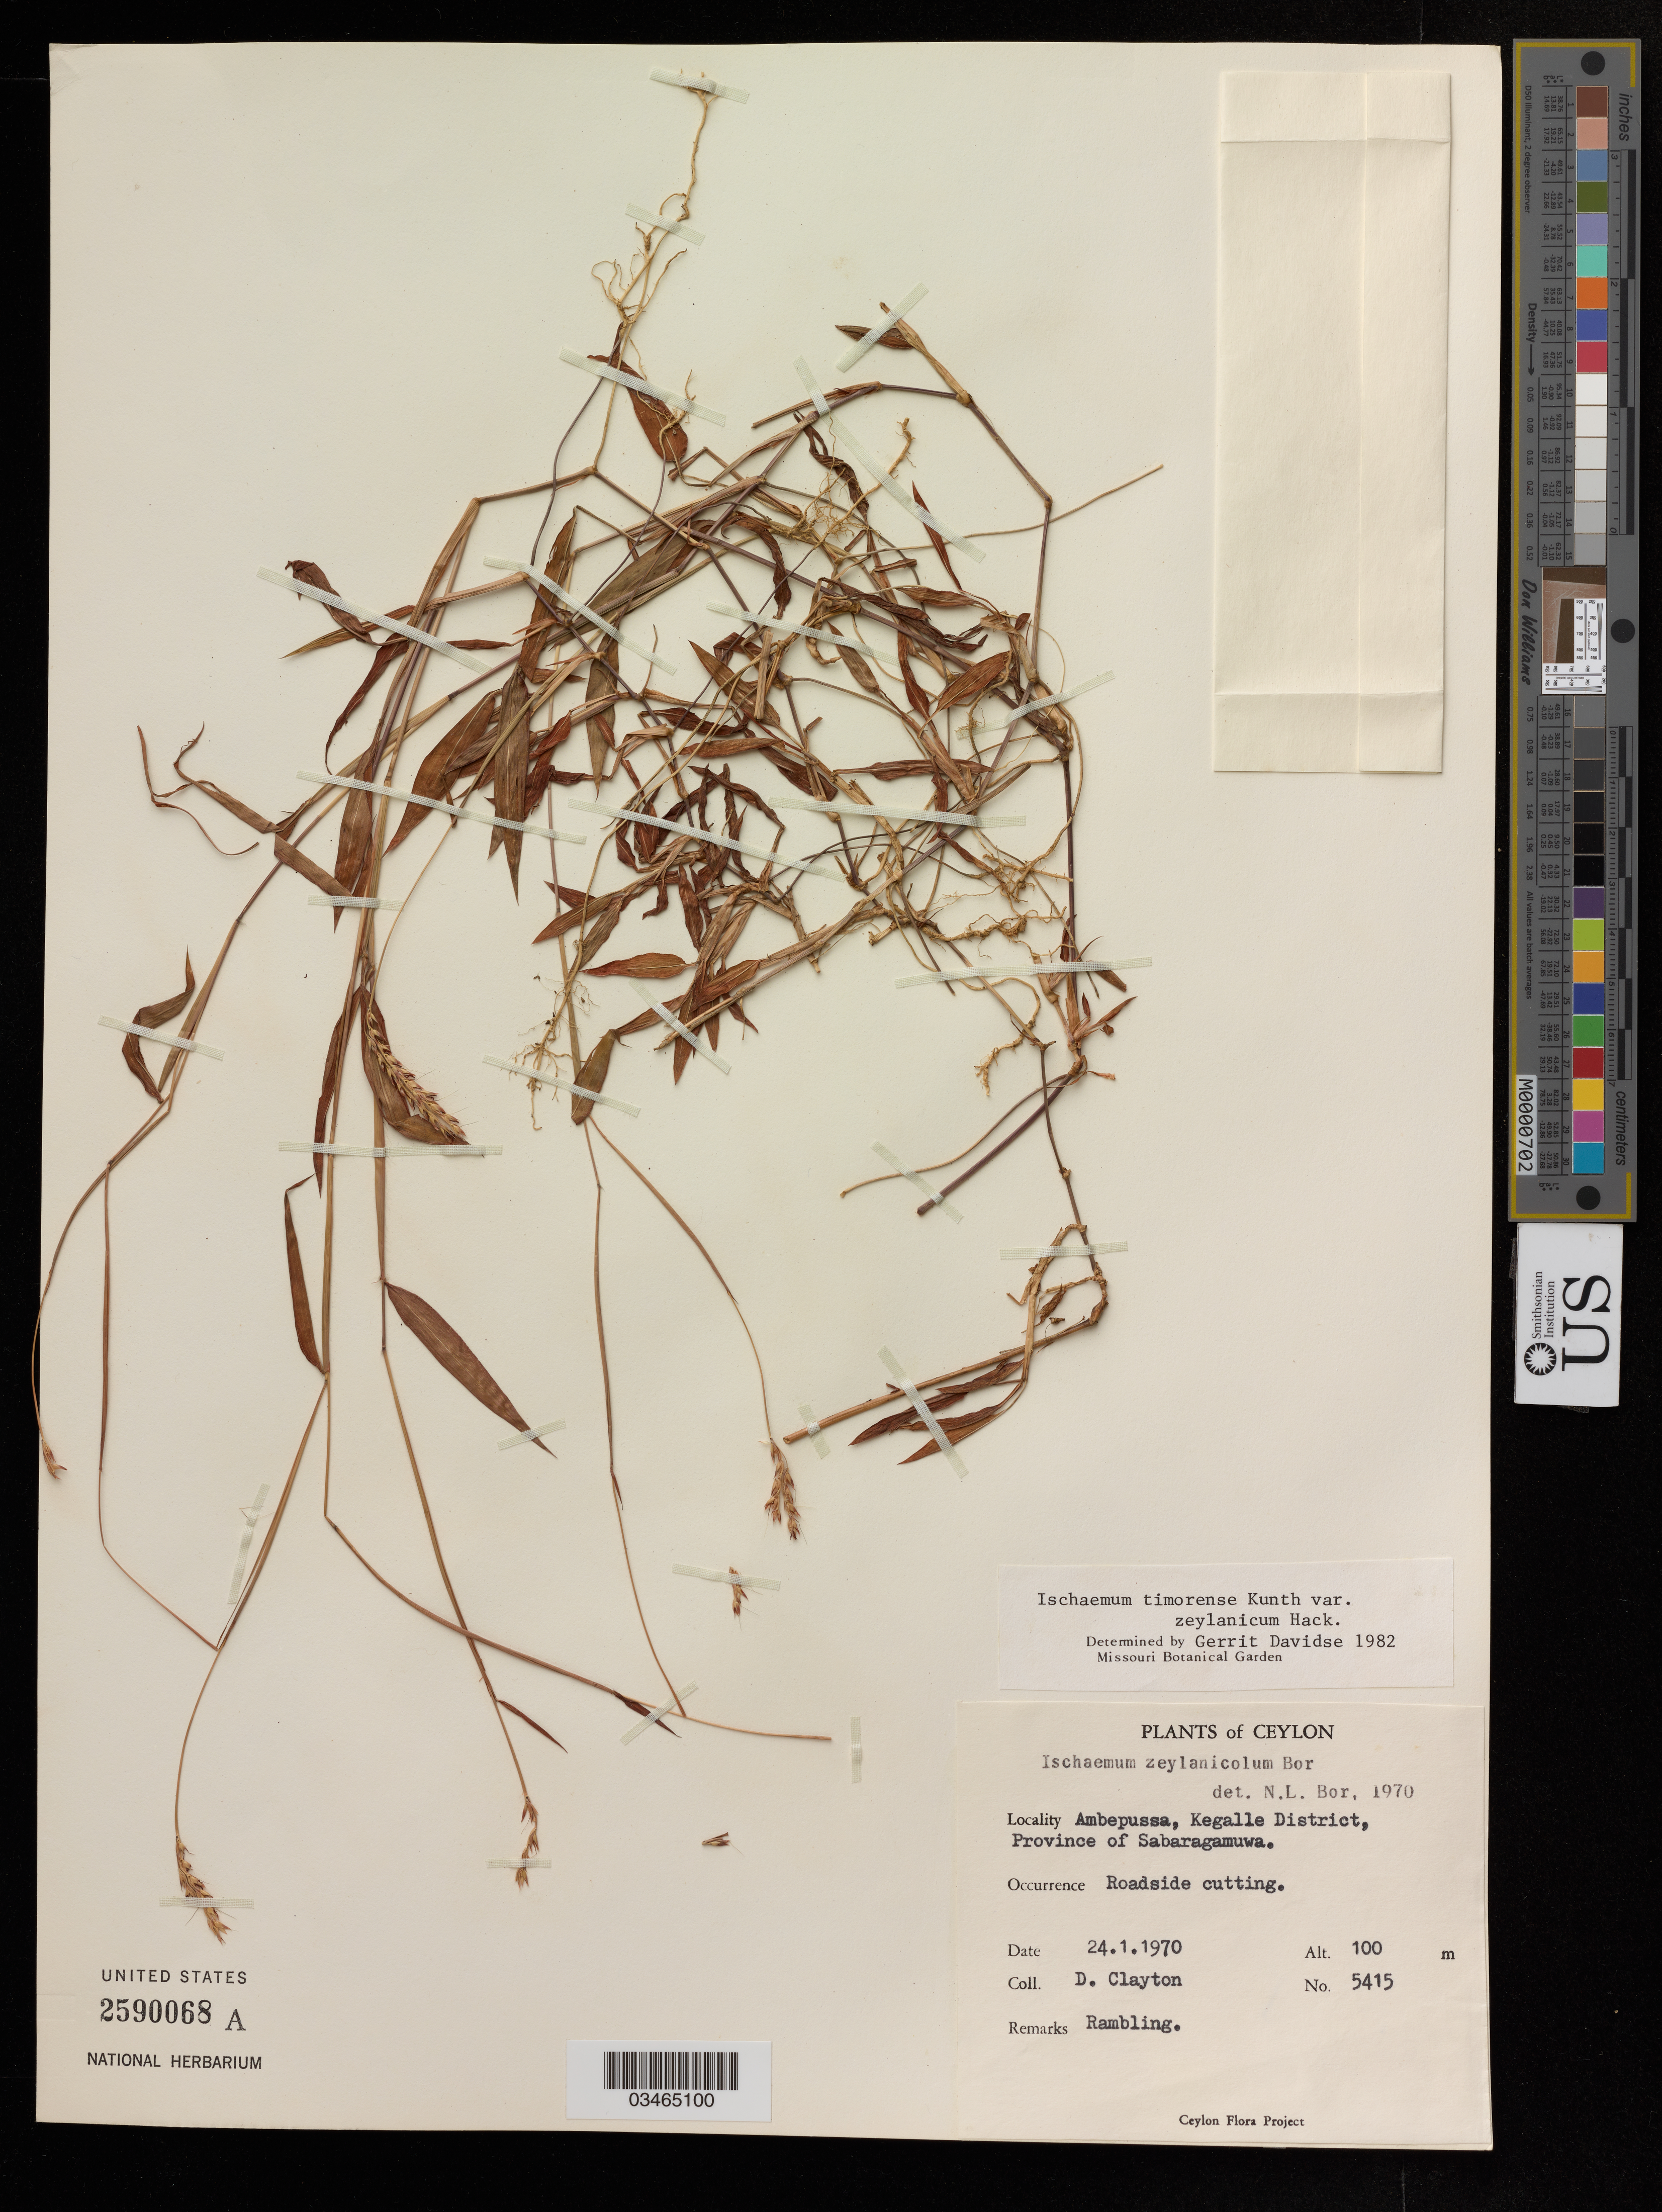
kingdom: Plantae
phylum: Tracheophyta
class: Liliopsida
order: Poales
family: Poaceae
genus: Ischaemum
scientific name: Ischaemum timorense var. zeylanicum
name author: Hack.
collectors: D. Clayton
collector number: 5415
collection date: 1970-01-24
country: Sri Lanka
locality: Ambepussa, Kegale District, Province of Sabaragamuwa.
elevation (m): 100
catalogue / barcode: US 2590068